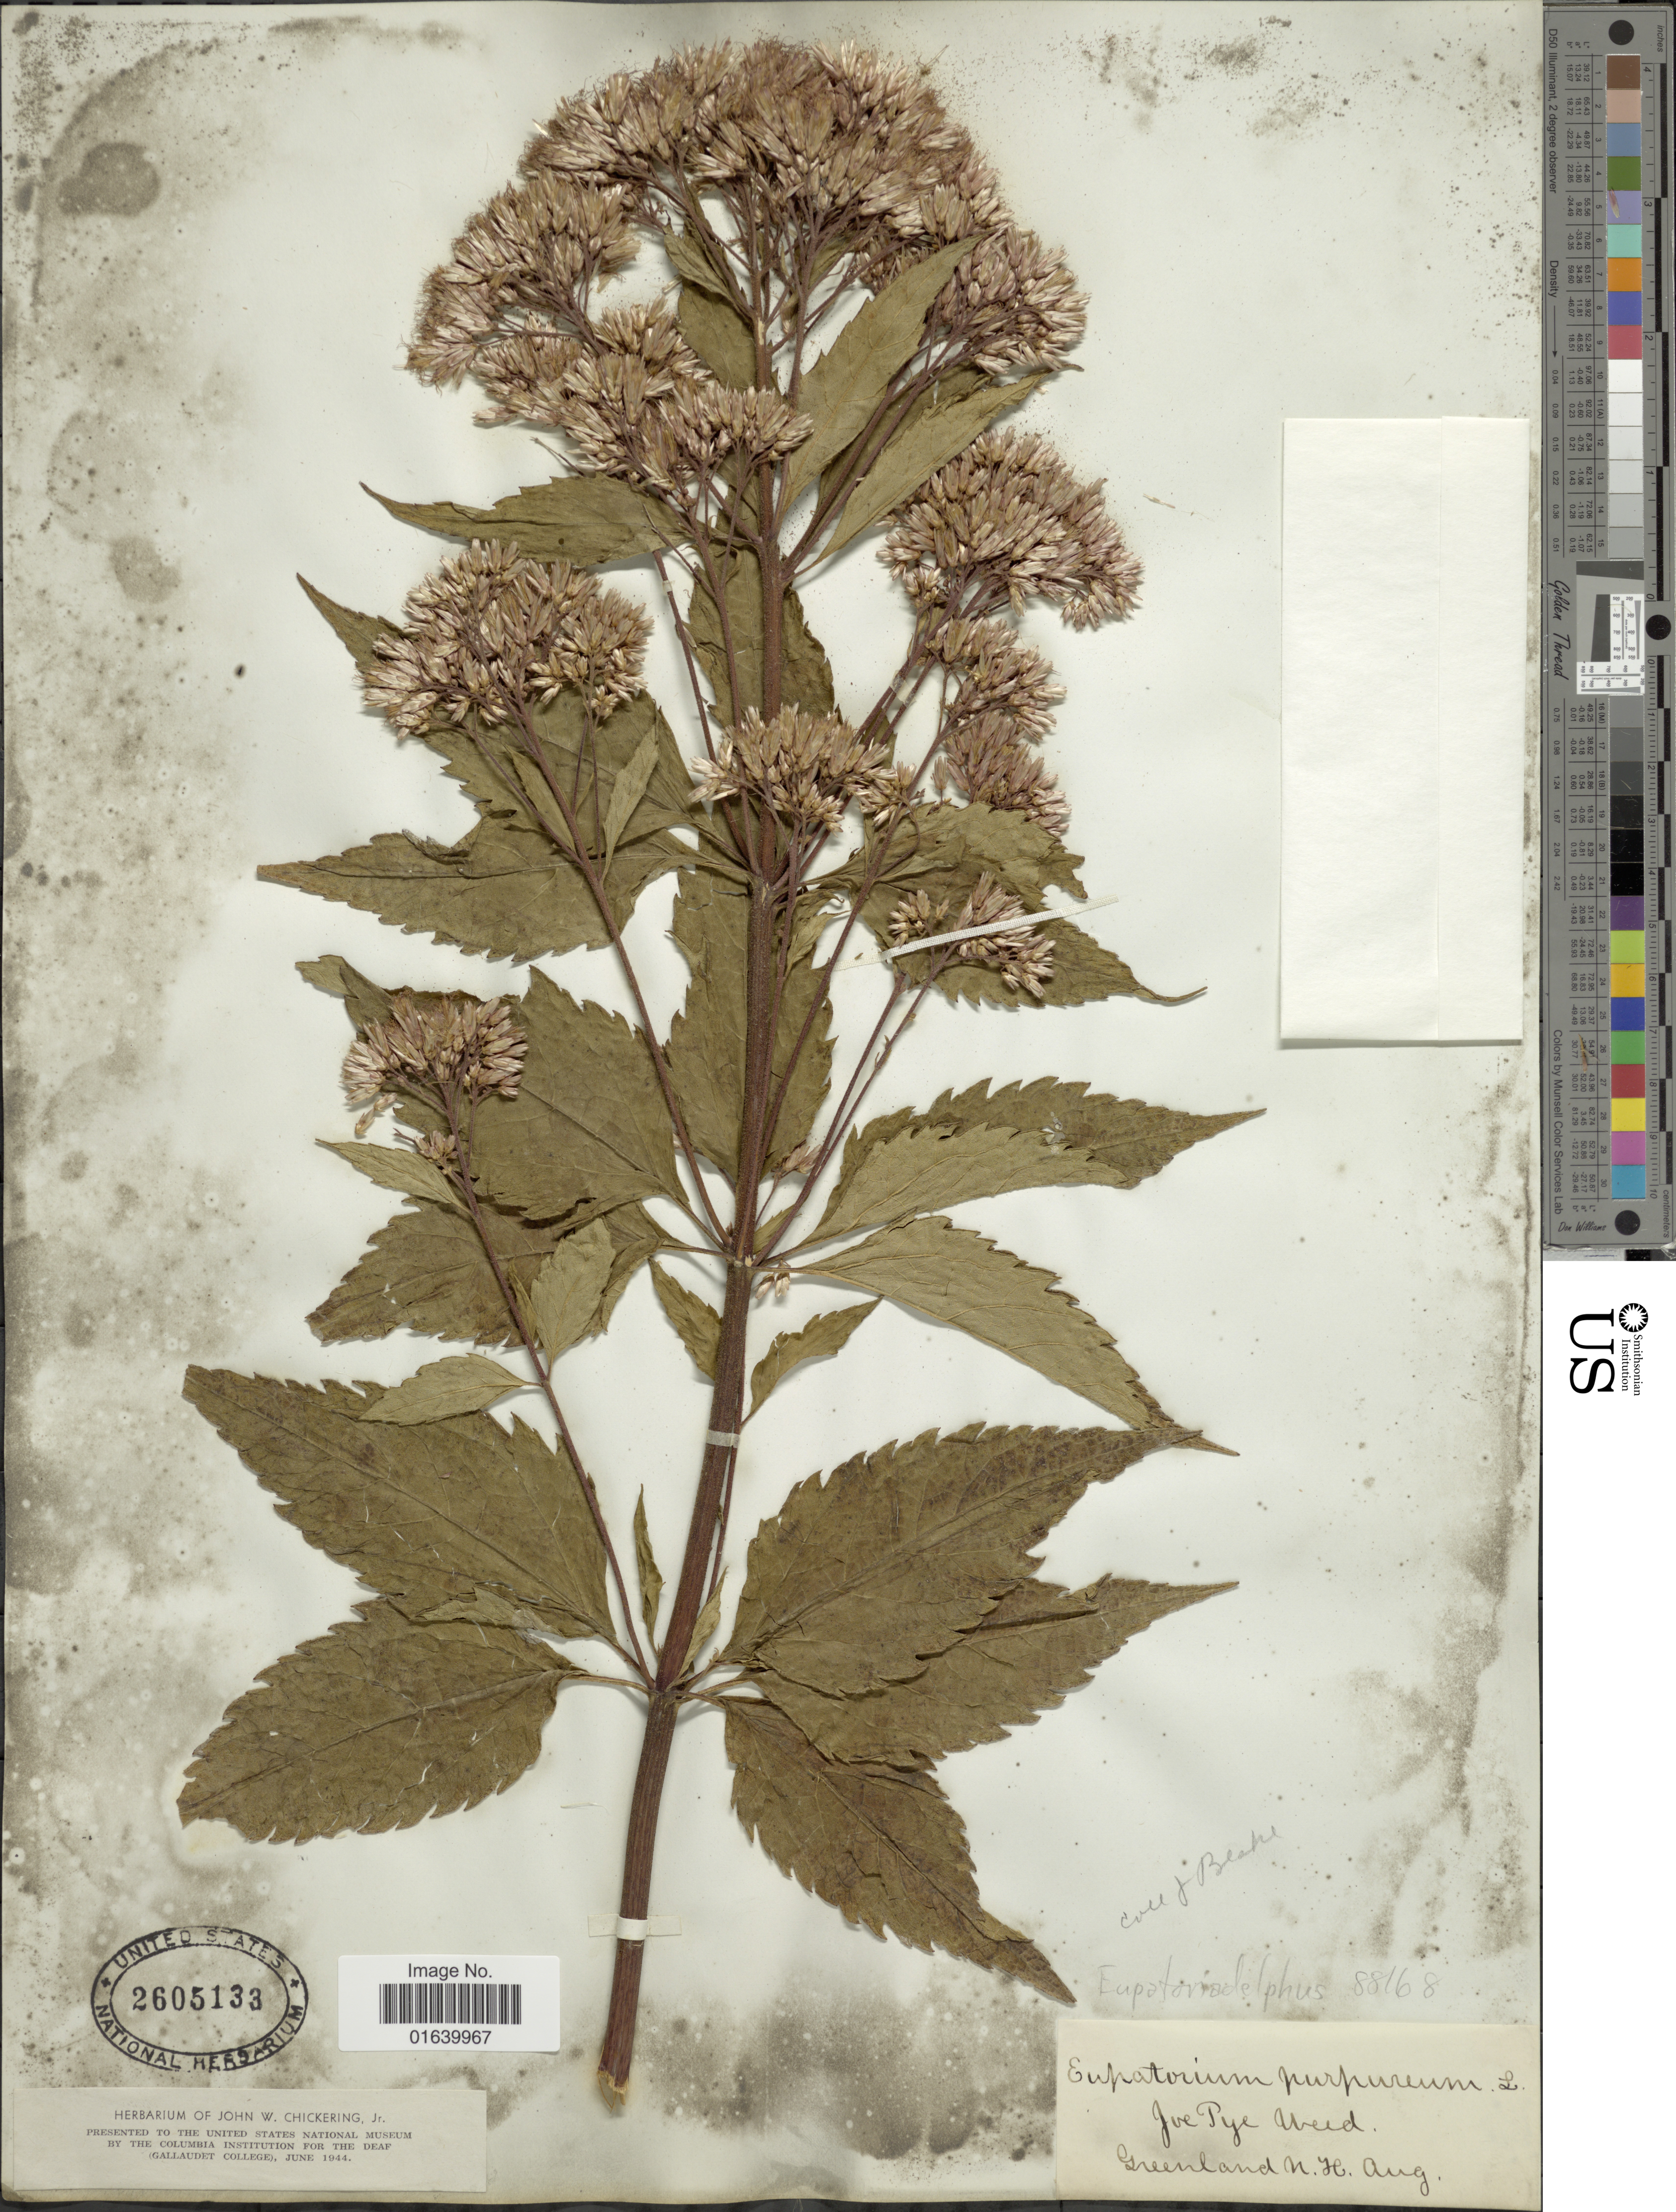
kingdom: Plantae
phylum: Tracheophyta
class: Magnoliopsida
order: Asterales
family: Asteraceae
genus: Eupatorium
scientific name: Eupatorium purpureum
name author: (L.) E.E. Lamont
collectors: J. Chickering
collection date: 1944-06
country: United States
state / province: New York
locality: Greenland.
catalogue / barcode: US 2605133